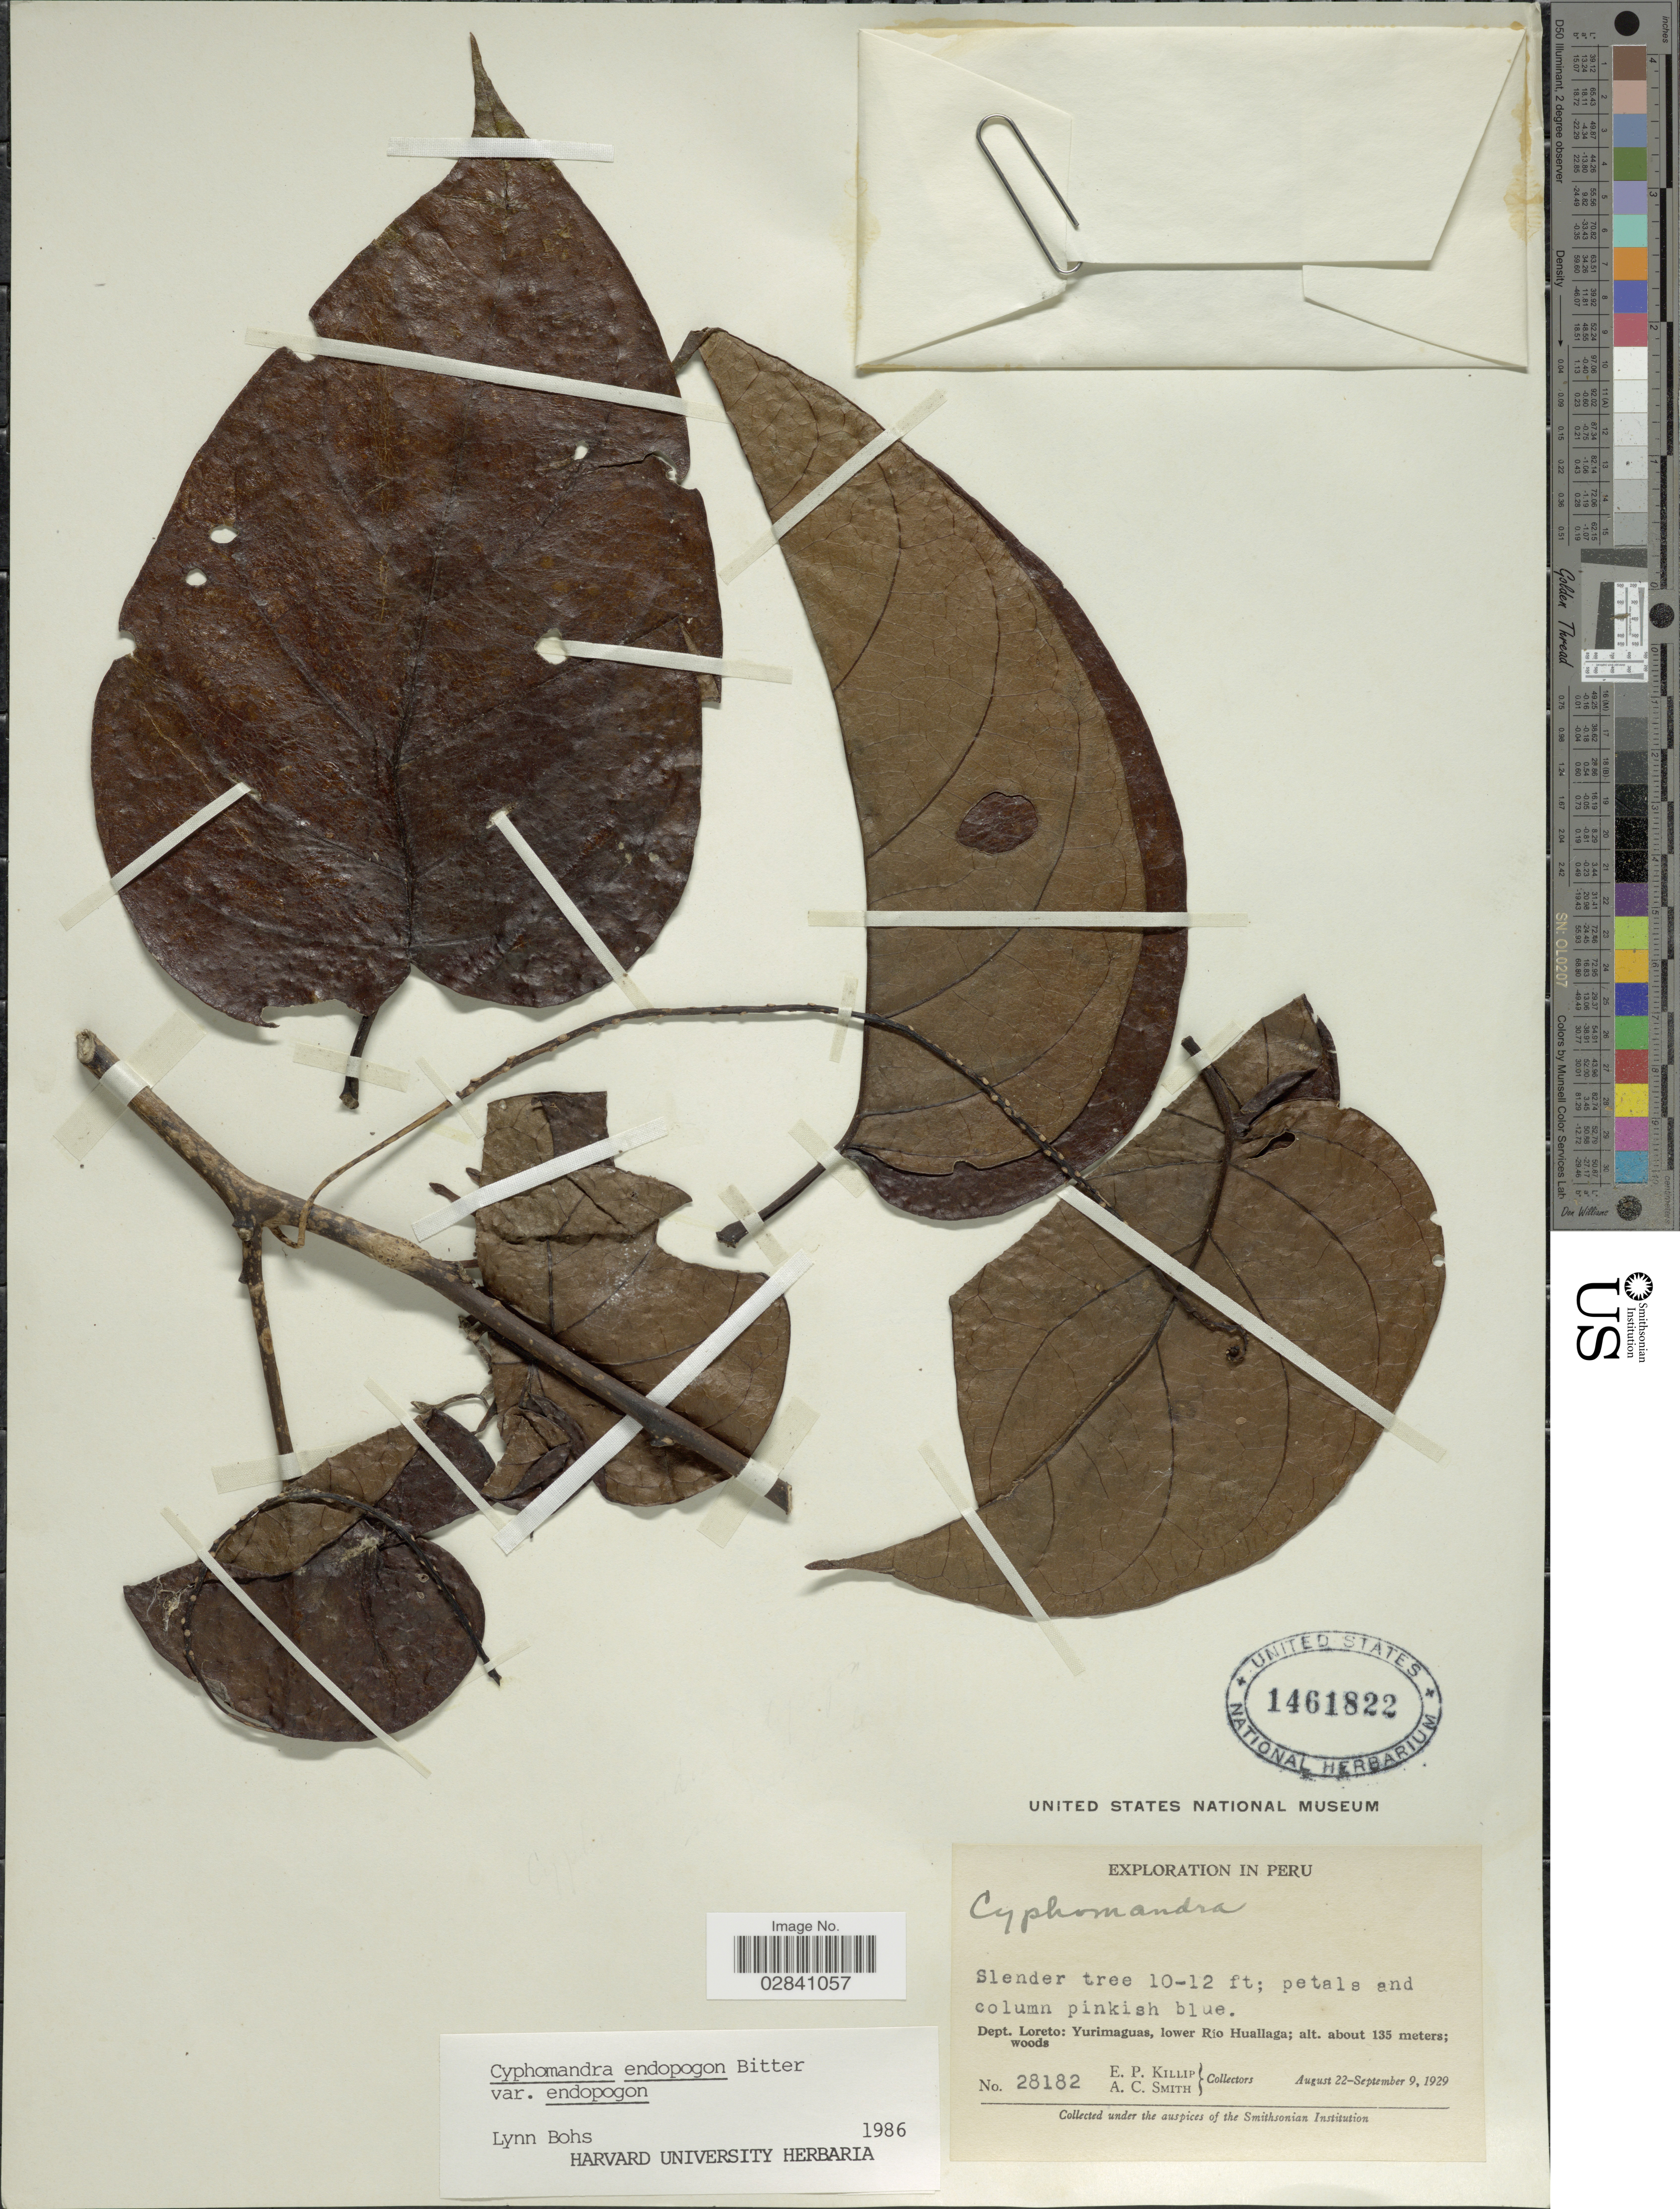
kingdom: Plantae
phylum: Tracheophyta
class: Magnoliopsida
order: Solanales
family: Solanaceae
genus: Cyphomandra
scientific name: Cyphomandra endopogon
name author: Bitter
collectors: E. P. Killip & A. C. Smith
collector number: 28182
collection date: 1929-08-22/1929-09-09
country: Peru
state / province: Loreto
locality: Dept. Loreto: Yurimaguas, lower Rio Huallaga.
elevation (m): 135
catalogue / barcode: US 1461822